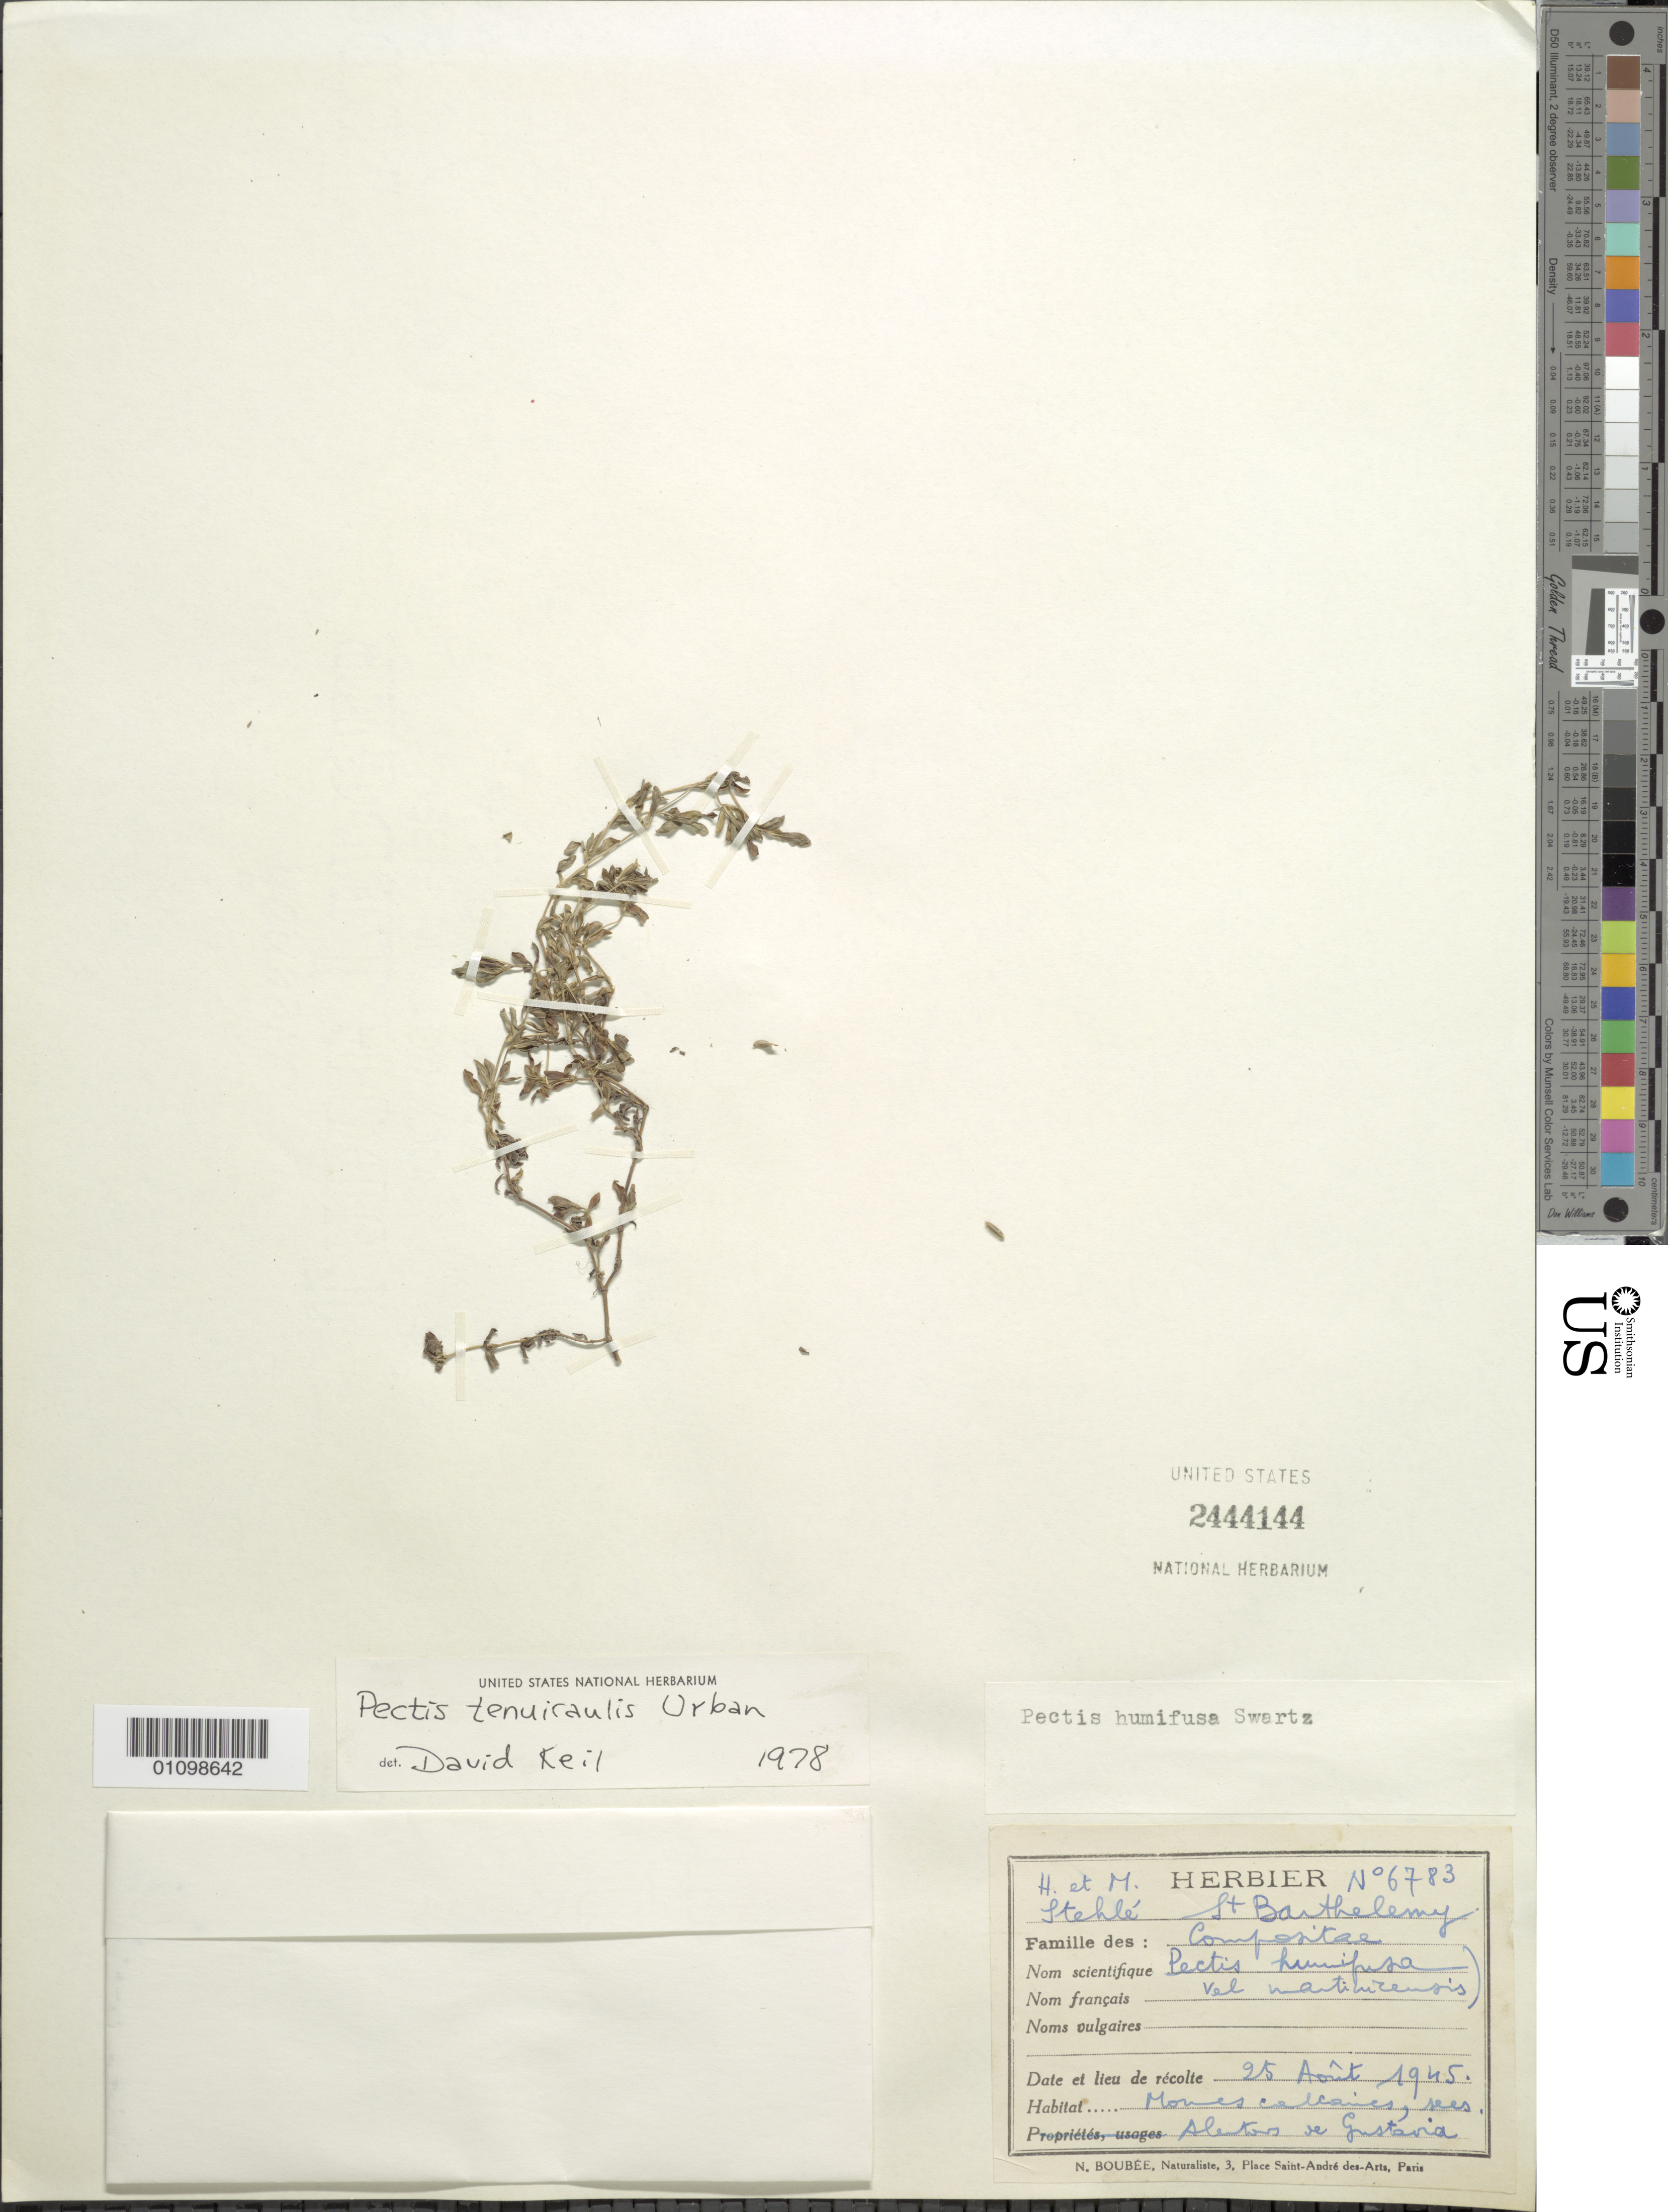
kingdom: Plantae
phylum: Tracheophyta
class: Magnoliopsida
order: Asterales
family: Asteraceae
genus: Pectis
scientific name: Pectis tenuicaulis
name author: Urb.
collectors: H. Stehlé & M. Stehlé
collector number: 6783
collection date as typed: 25 Aug 1945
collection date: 1945-08-25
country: Saint Barthélemy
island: St. Barthélemy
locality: Mones ealcaines, sees sletuos se Gustaria.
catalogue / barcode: US 2444144